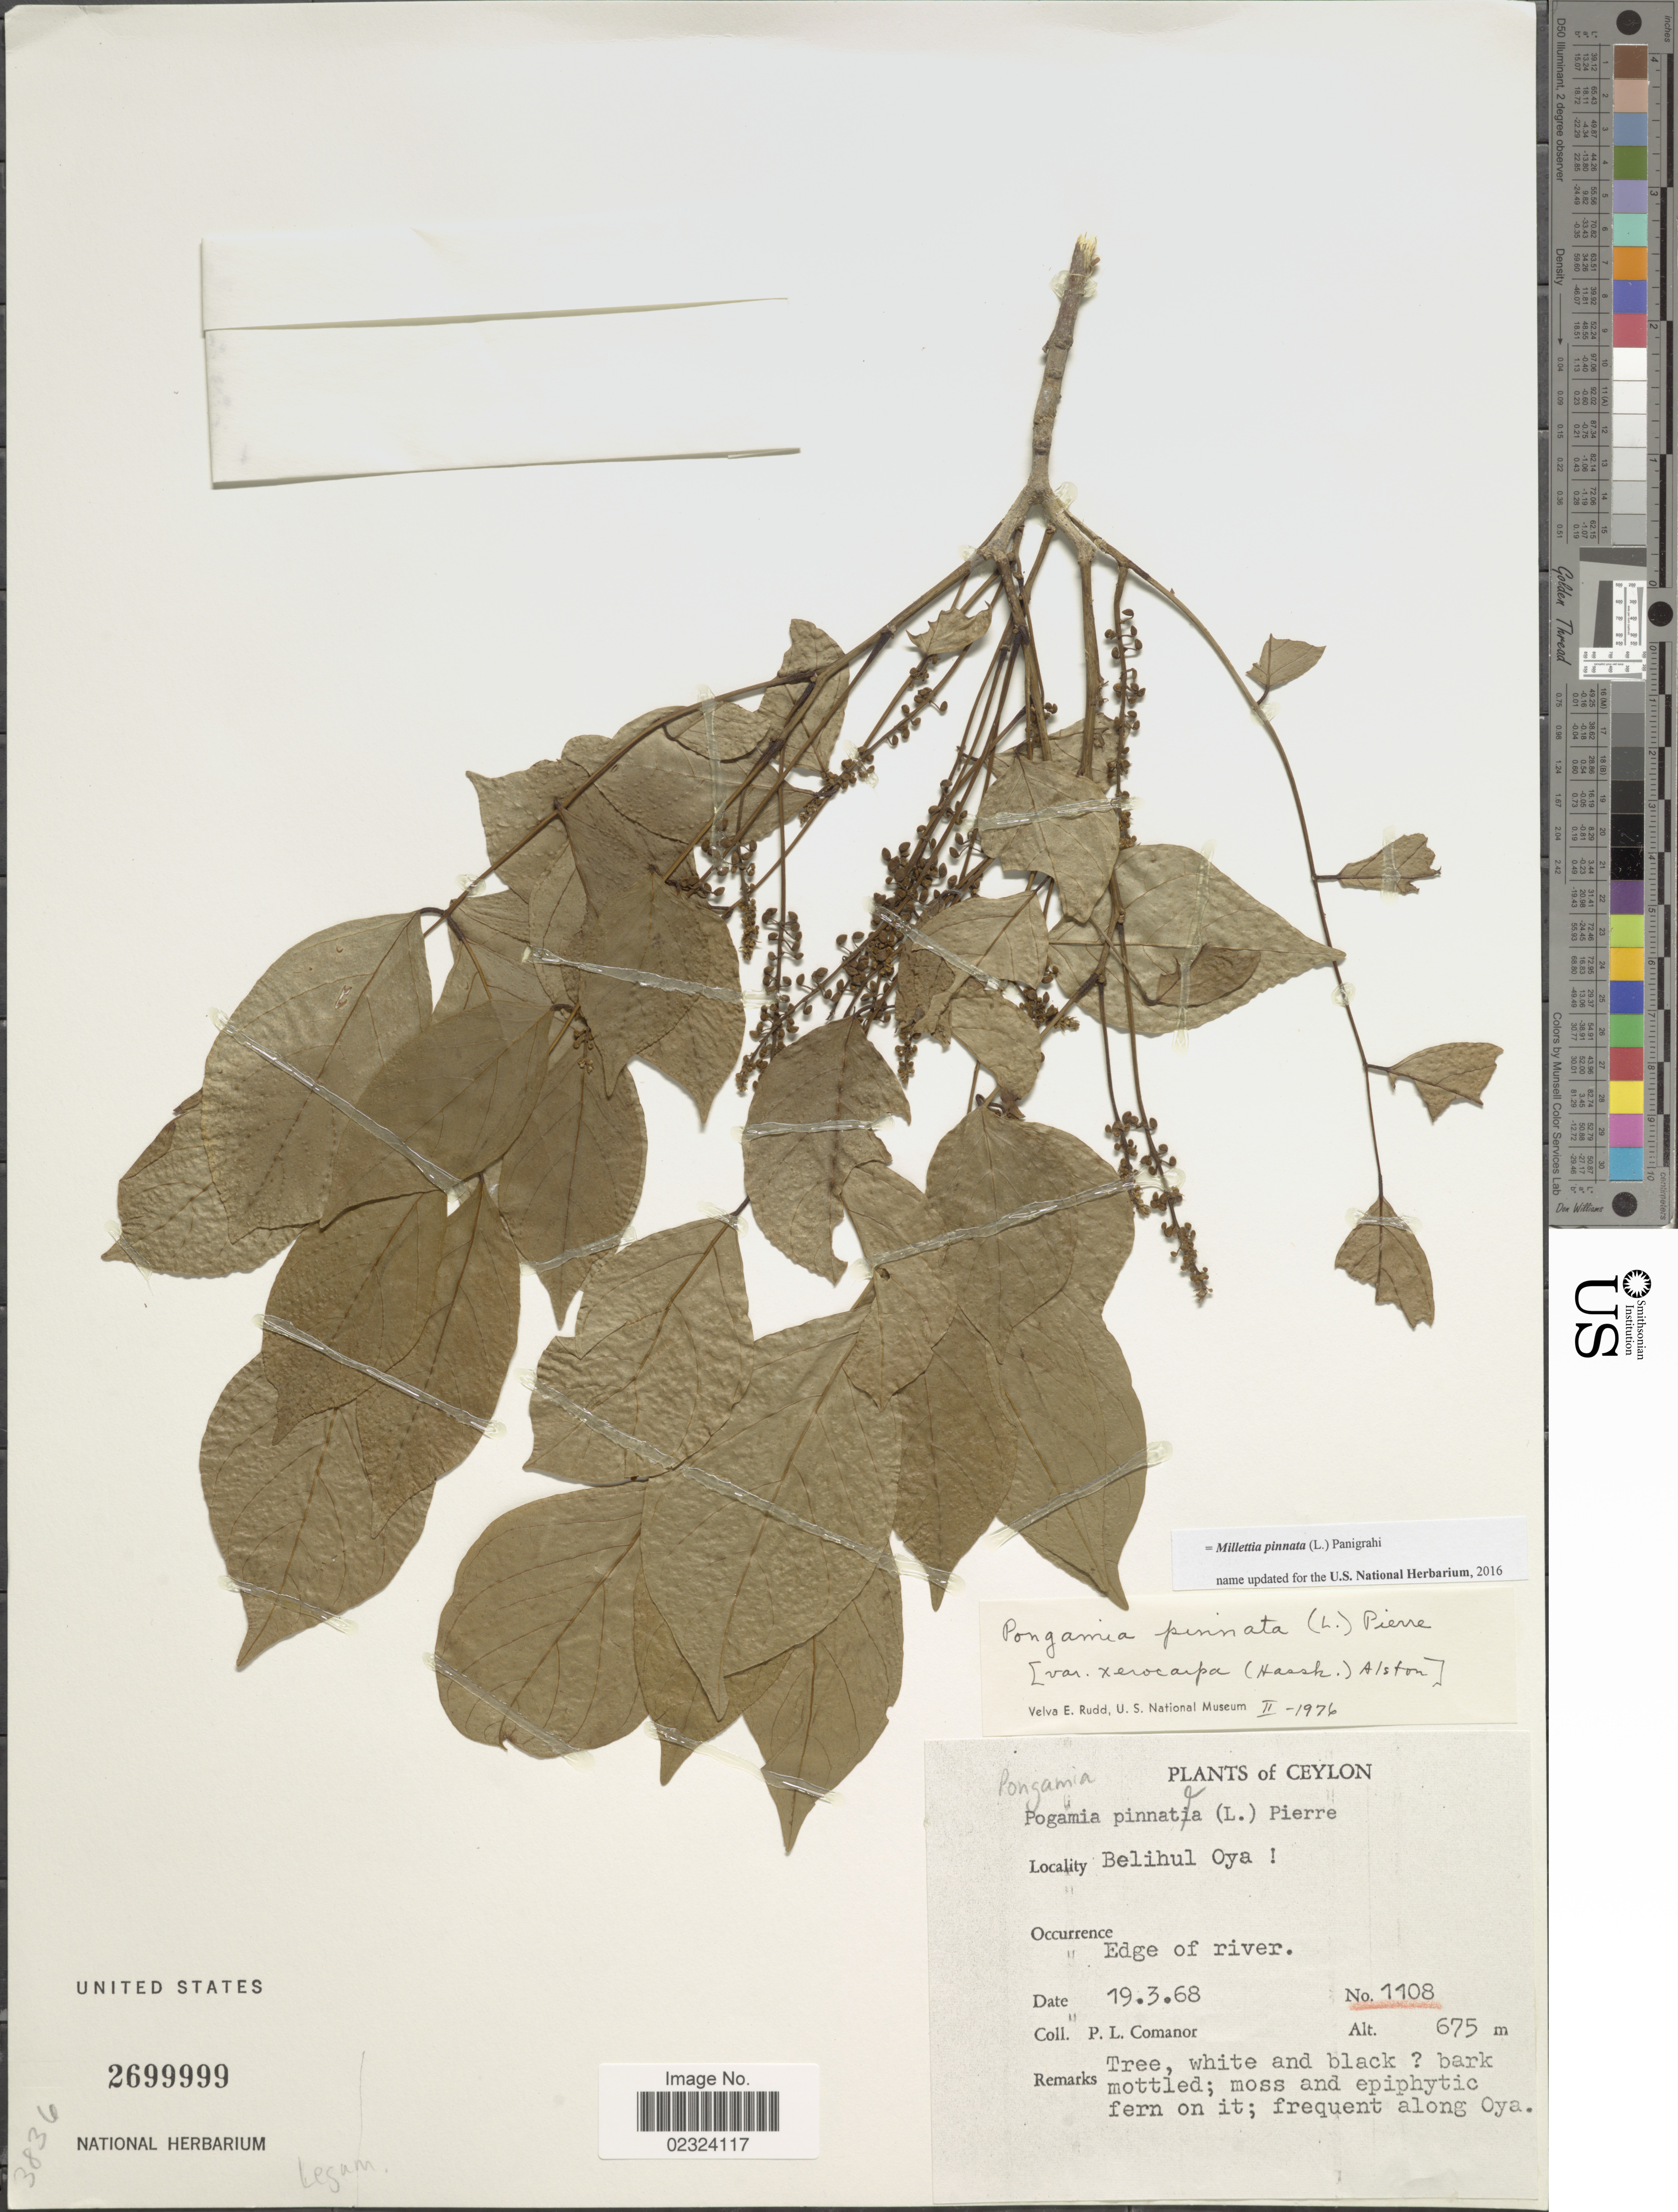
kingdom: Plantae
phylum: Tracheophyta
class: Magnoliopsida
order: Fabales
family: Fabaceae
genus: Millettia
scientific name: Millettia pinnata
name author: (L.) Panigrahi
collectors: P. Comanor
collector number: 1108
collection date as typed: Transcribed d/m/y: 19/3/68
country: Sri Lanka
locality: Belihul Oya. CEylon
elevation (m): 675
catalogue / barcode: US 2699999